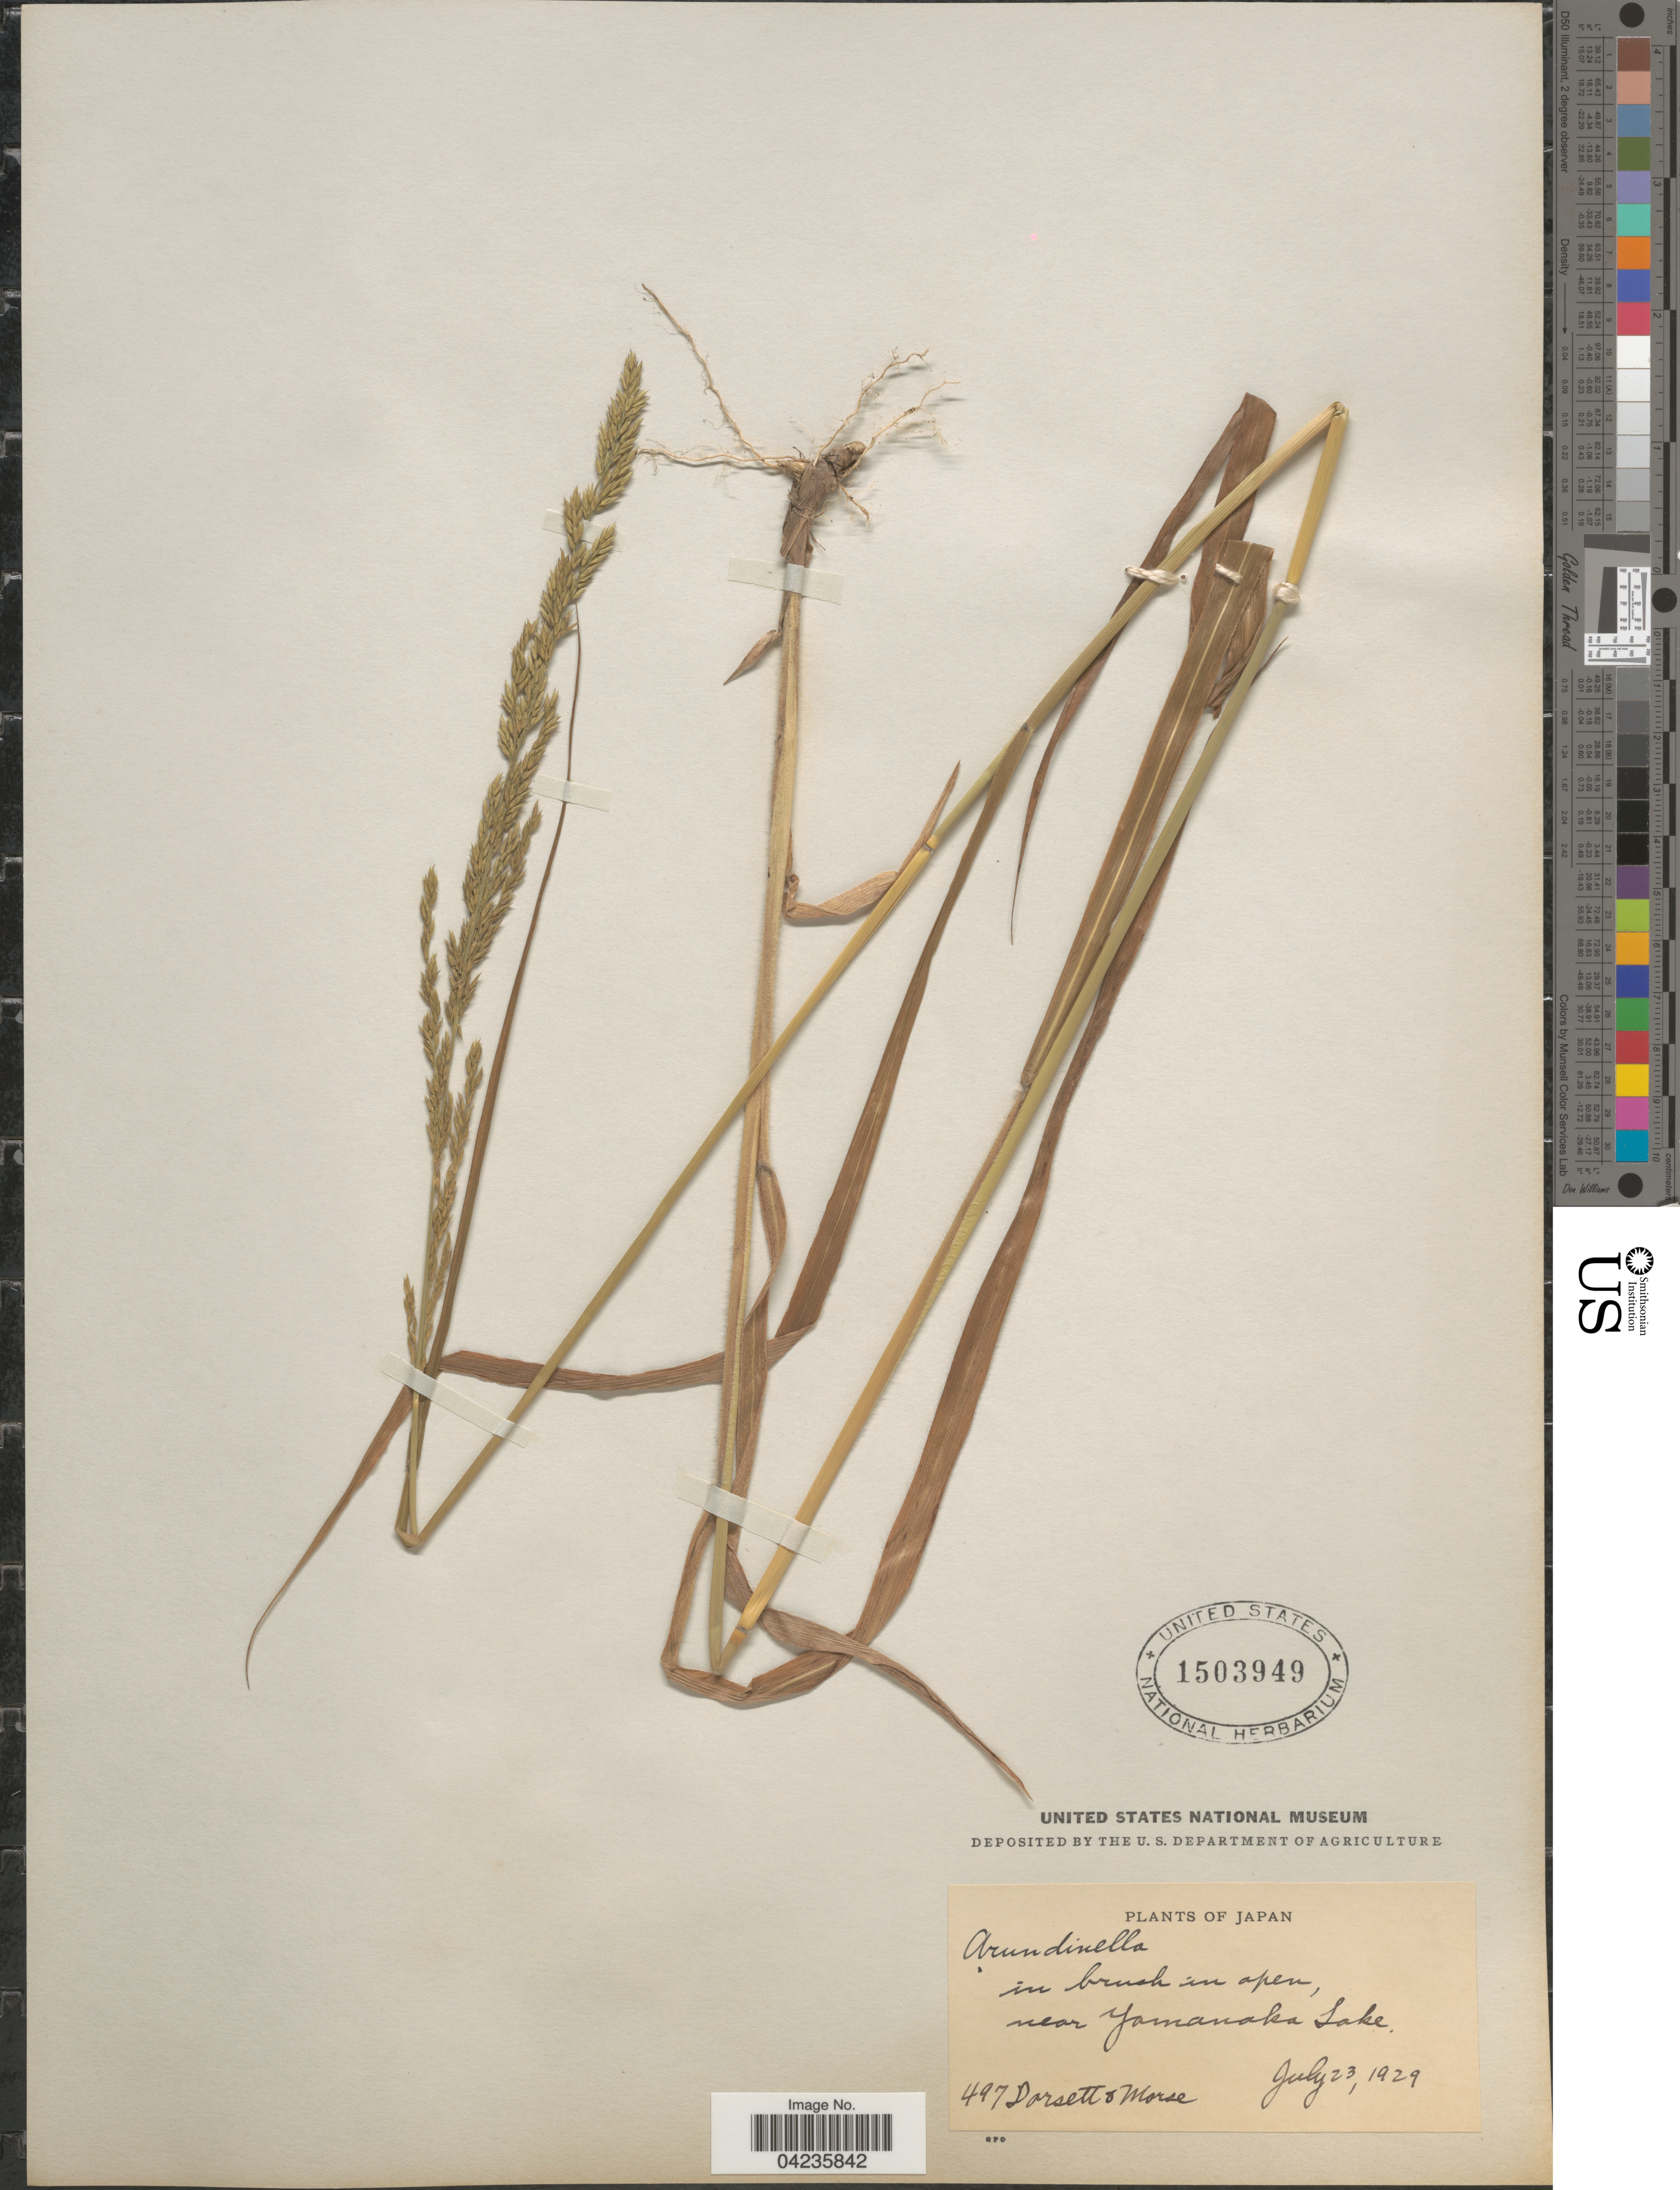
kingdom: Plantae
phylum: Tracheophyta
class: Liliopsida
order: Poales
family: Poaceae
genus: Arundinella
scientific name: Arundinella hirta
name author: (Thunb.) Tanaka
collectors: -- Dorsett & -. Morse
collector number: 497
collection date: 1929-07-23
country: Japan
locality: In brush open, near Yamanaka Lake.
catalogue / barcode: US 1503949